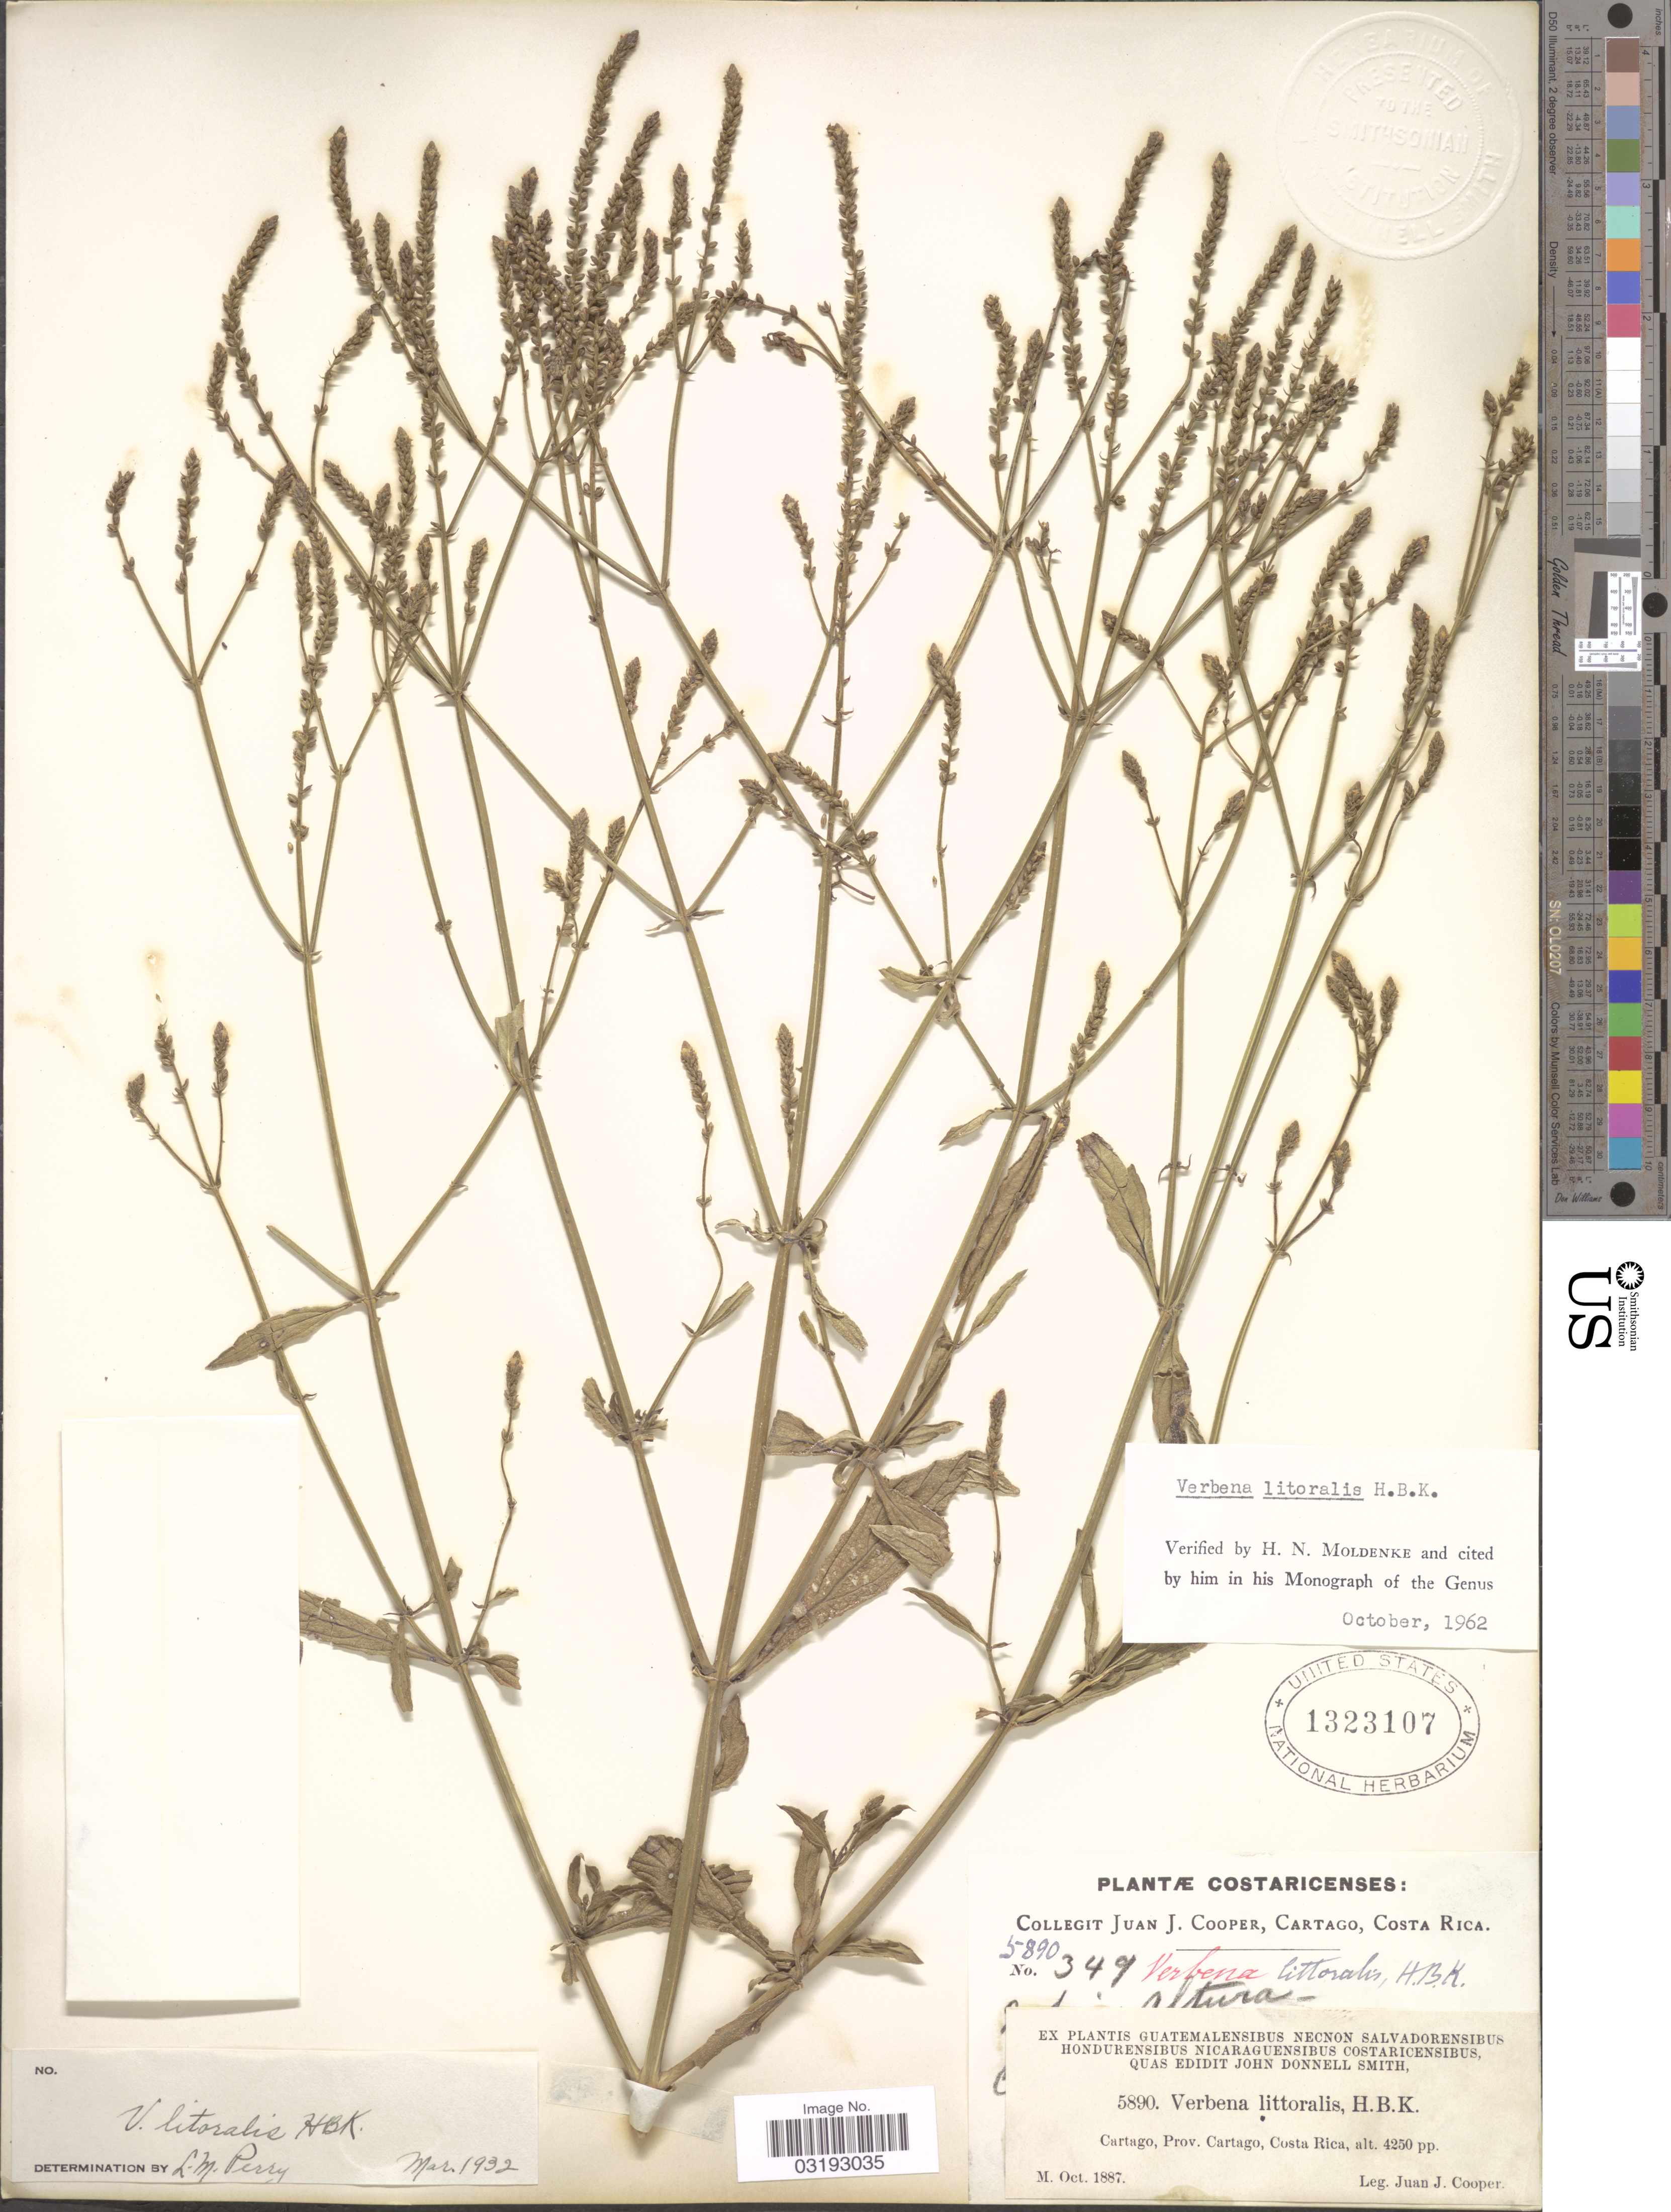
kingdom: Plantae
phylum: Tracheophyta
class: Magnoliopsida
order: Lamiales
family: Verbenaceae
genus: Verbena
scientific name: Verbena litoralis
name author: Kunth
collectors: J. J. Cooper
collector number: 5890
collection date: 1887-10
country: Costa Rica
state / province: Cartago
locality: Cartago.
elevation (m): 1295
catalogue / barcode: US 1323107